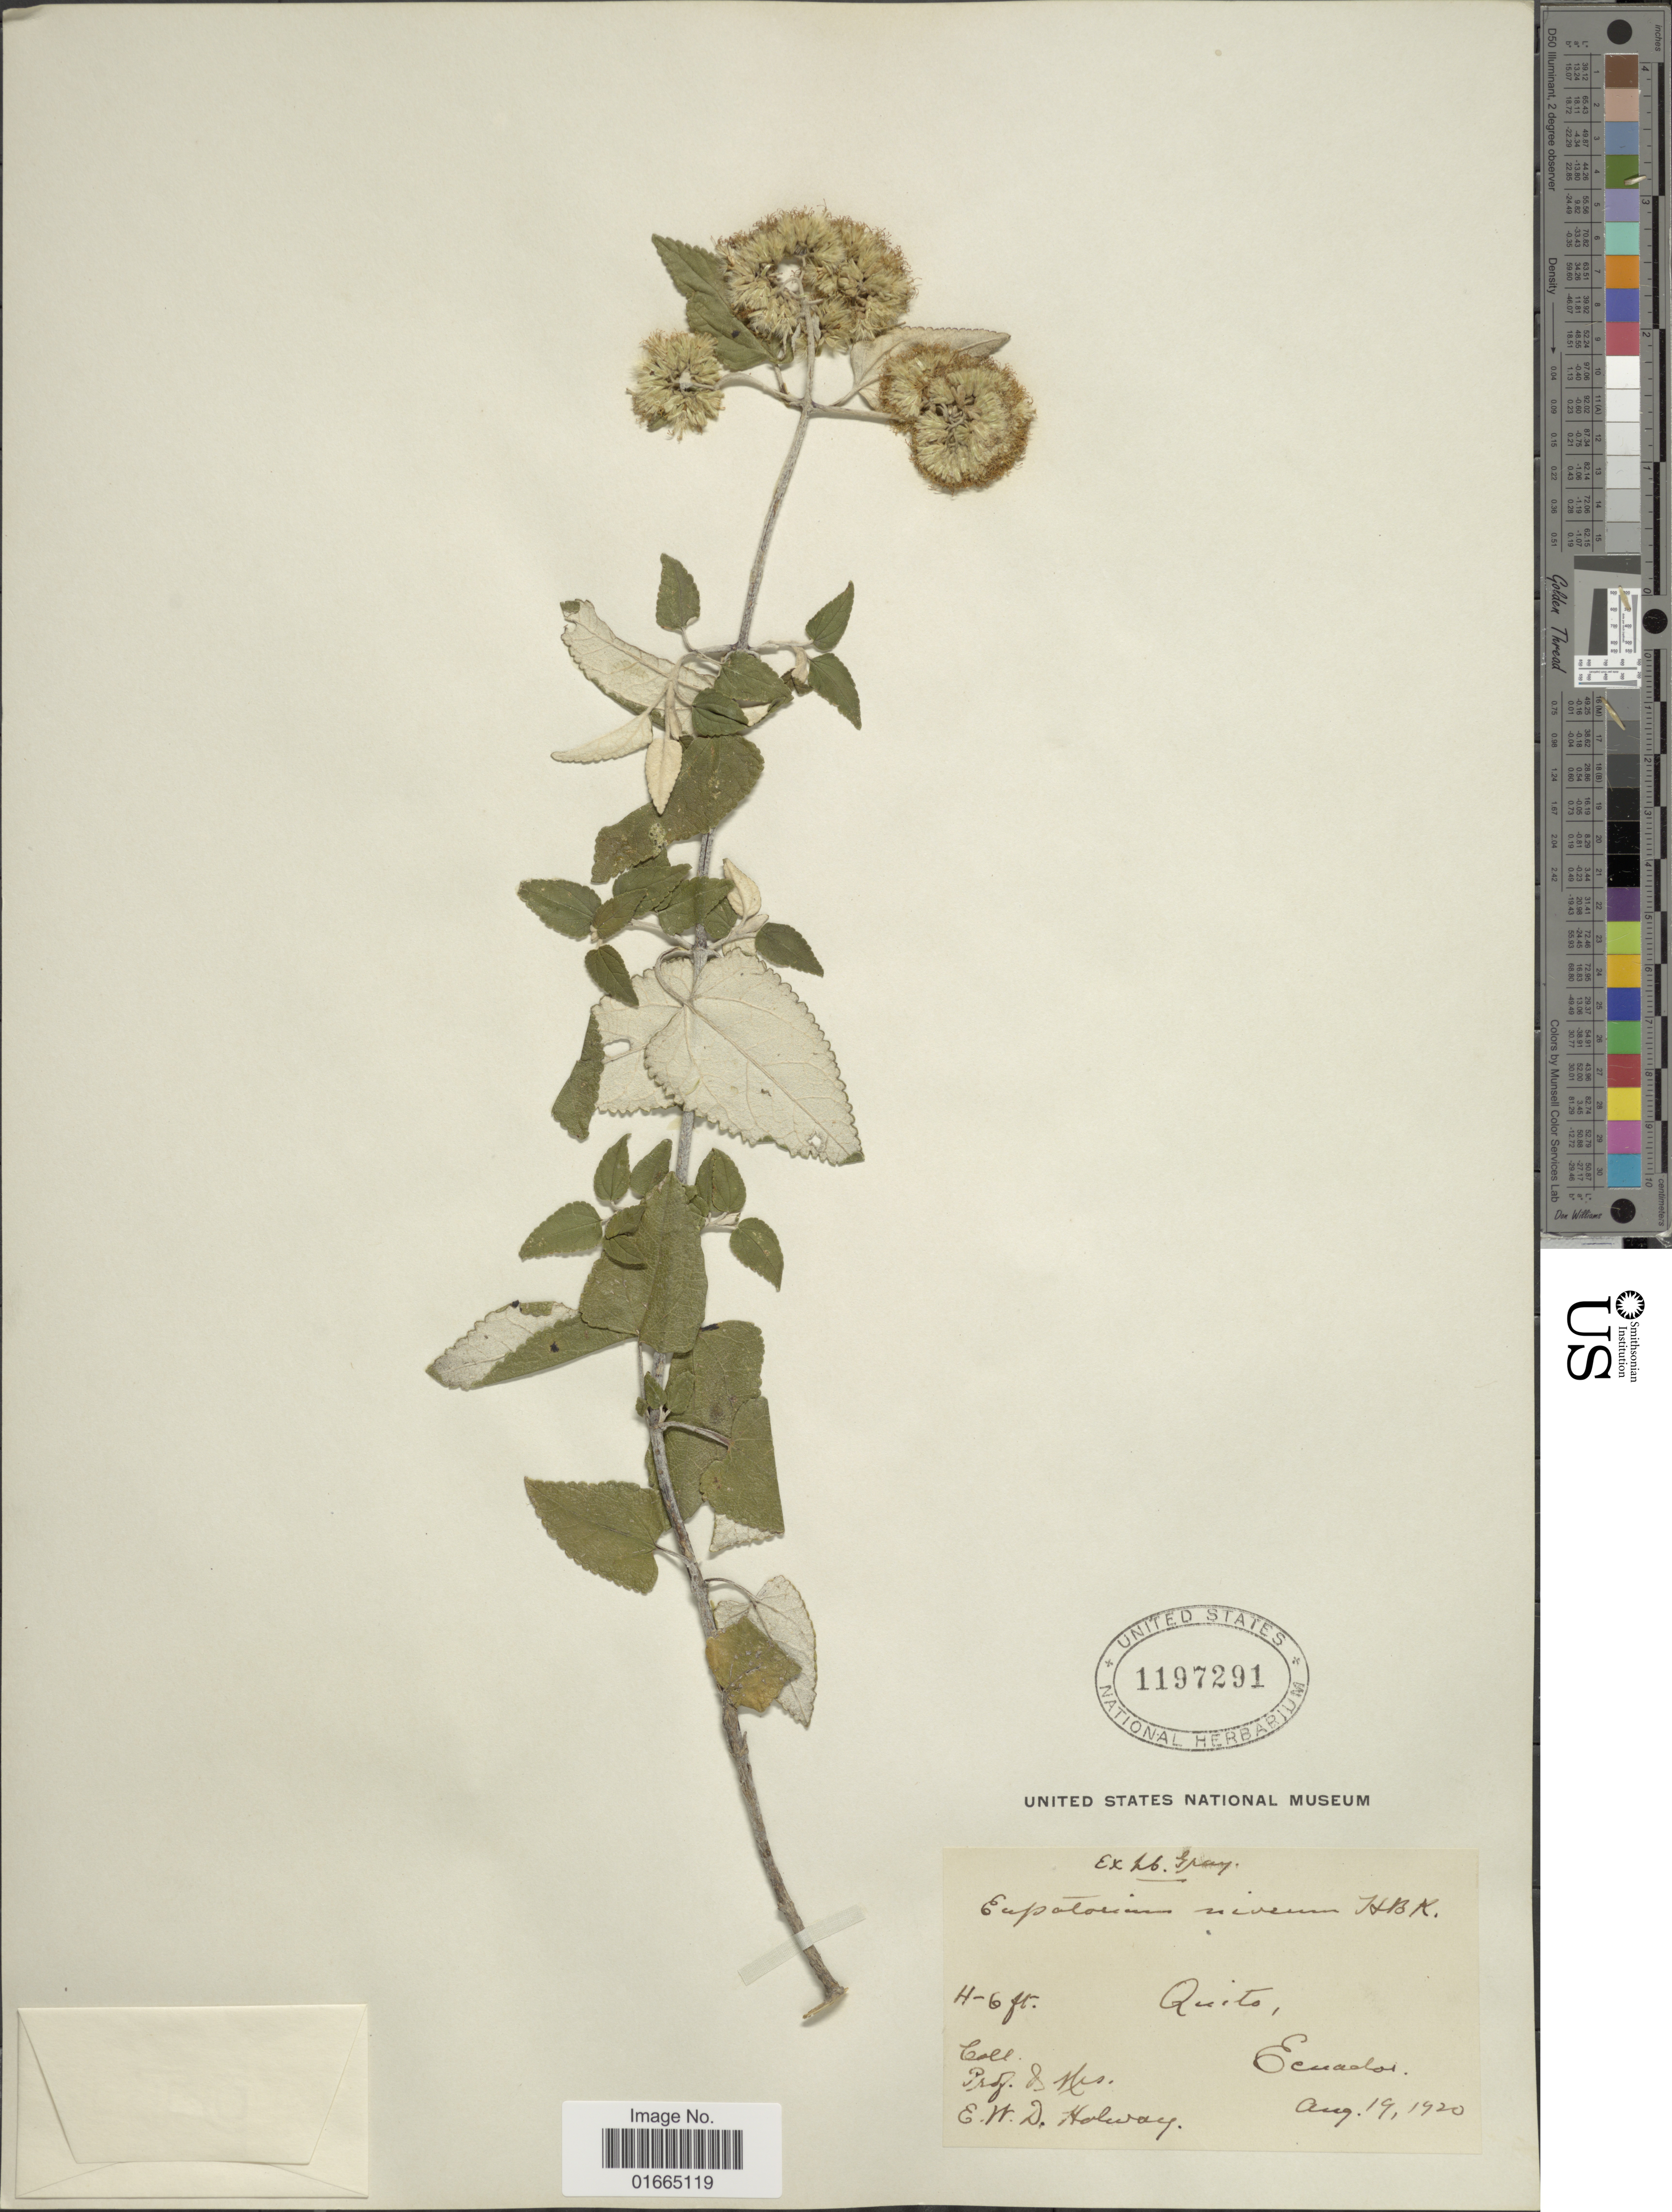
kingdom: Plantae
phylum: Tracheophyta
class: Magnoliopsida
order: Asterales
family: Asteraceae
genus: Cronquistianthus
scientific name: Cronquistianthus niveus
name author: (Kunth) R.M. King & H. Rob.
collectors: E. Holway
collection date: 1920-08-19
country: Ecuador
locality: Quito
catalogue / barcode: US 1197291